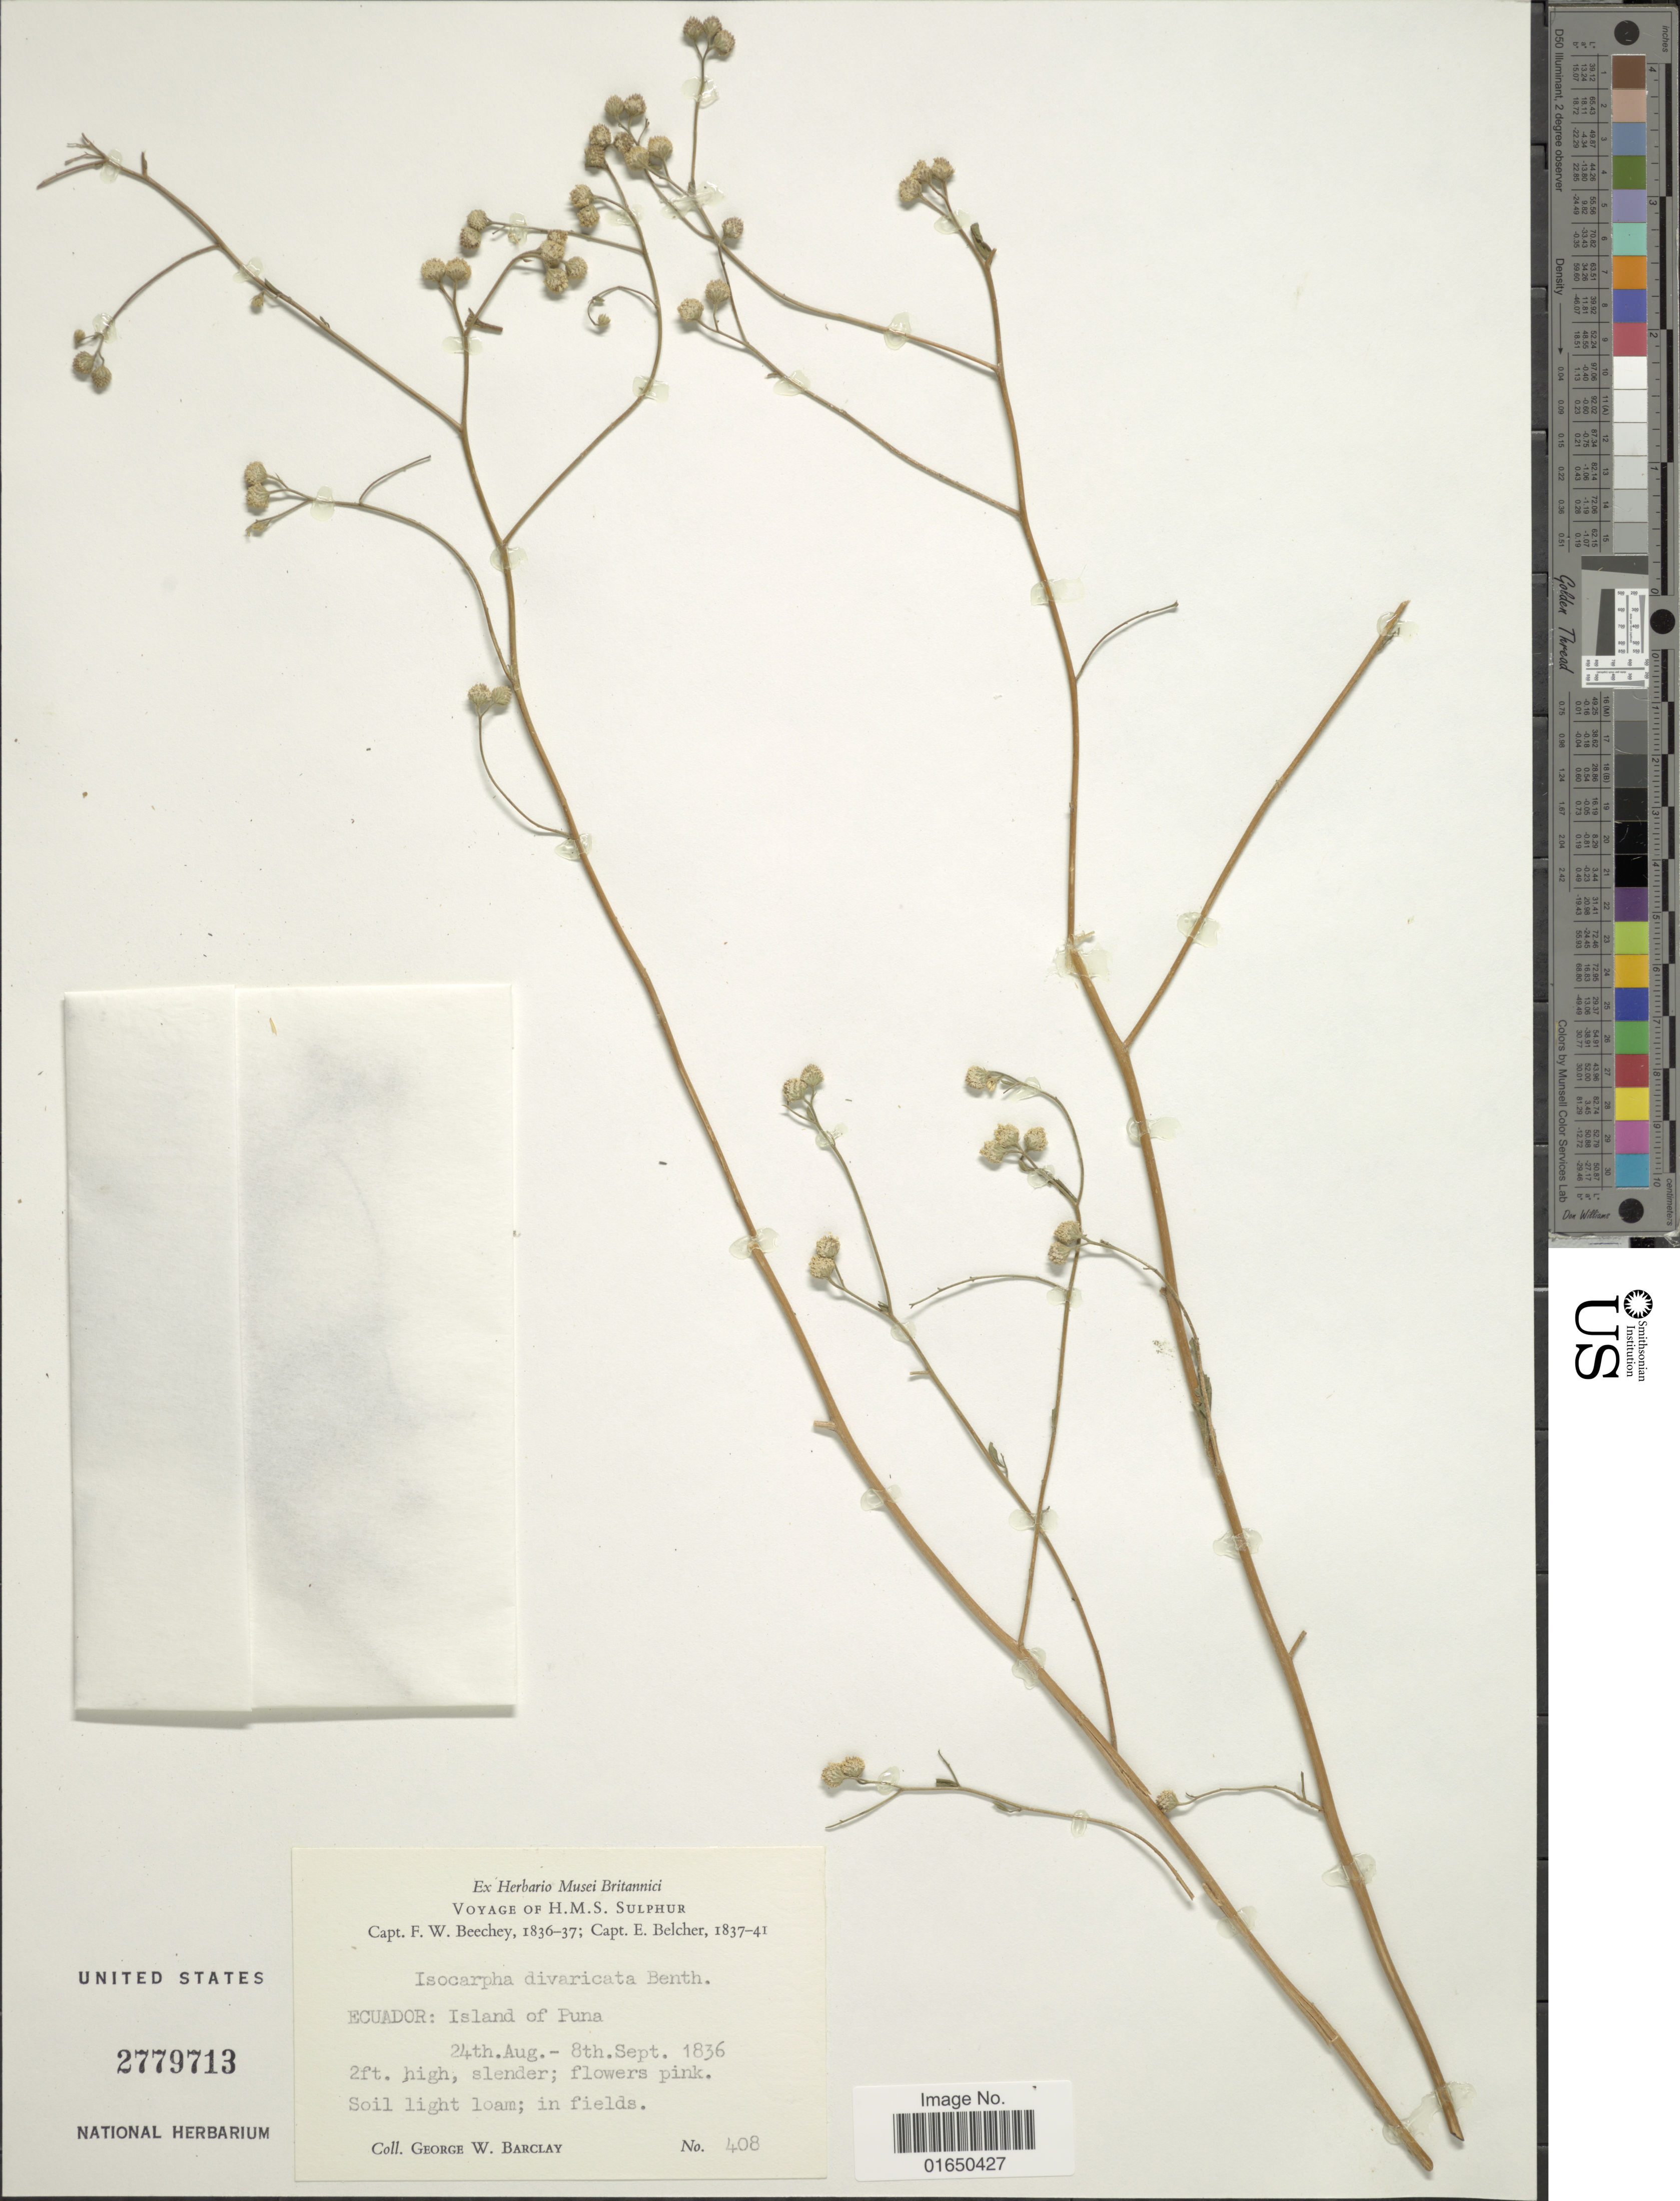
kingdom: Plantae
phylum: Tracheophyta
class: Magnoliopsida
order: Asterales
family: Asteraceae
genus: Isocarpha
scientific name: Isocarpha divaricata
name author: Benth.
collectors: G. W. Barclay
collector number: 408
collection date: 1836-08-24/1836-09-08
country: Ecuador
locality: Island of Puna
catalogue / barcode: US 2779713